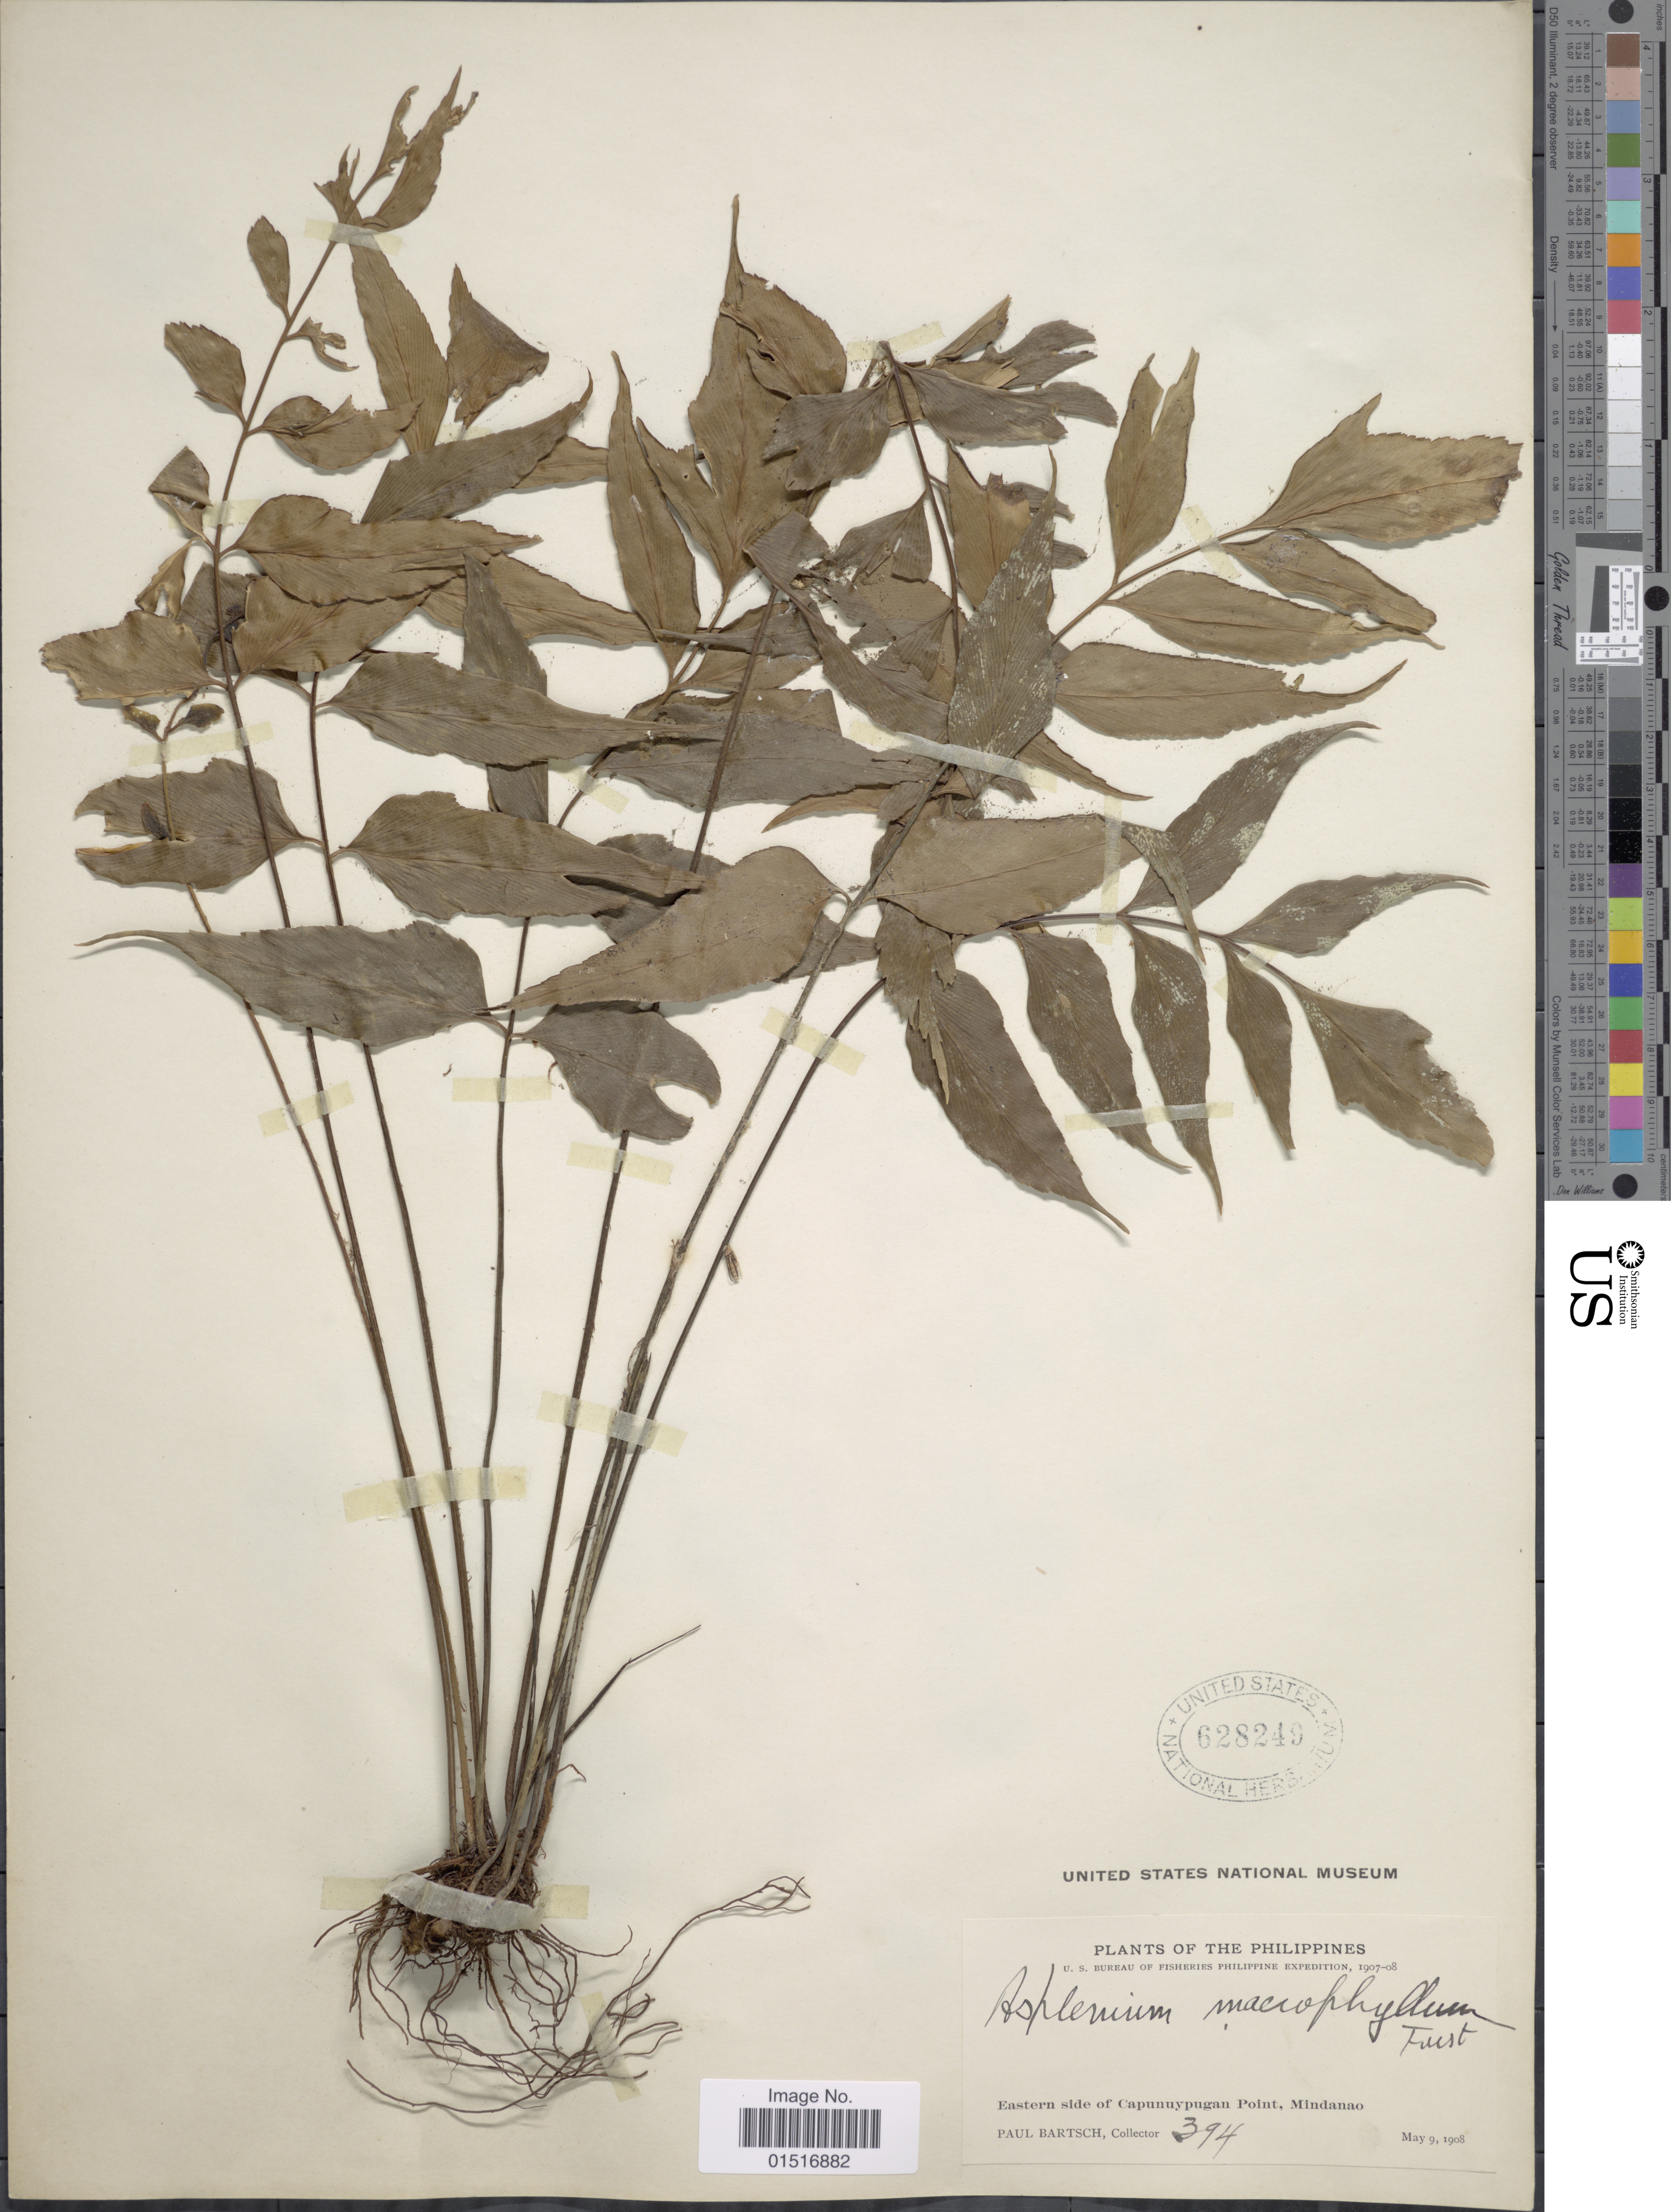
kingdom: Plantae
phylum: Tracheophyta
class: Polypodiopsida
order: Polypodiales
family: Aspleniaceae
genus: Asplenium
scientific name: Asplenium polyodon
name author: G. Forst.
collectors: P. Bartsch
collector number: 394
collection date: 1908-05-09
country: Philippines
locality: Eastern side of Capunuypugan Point, Mindanao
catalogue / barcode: US 628249